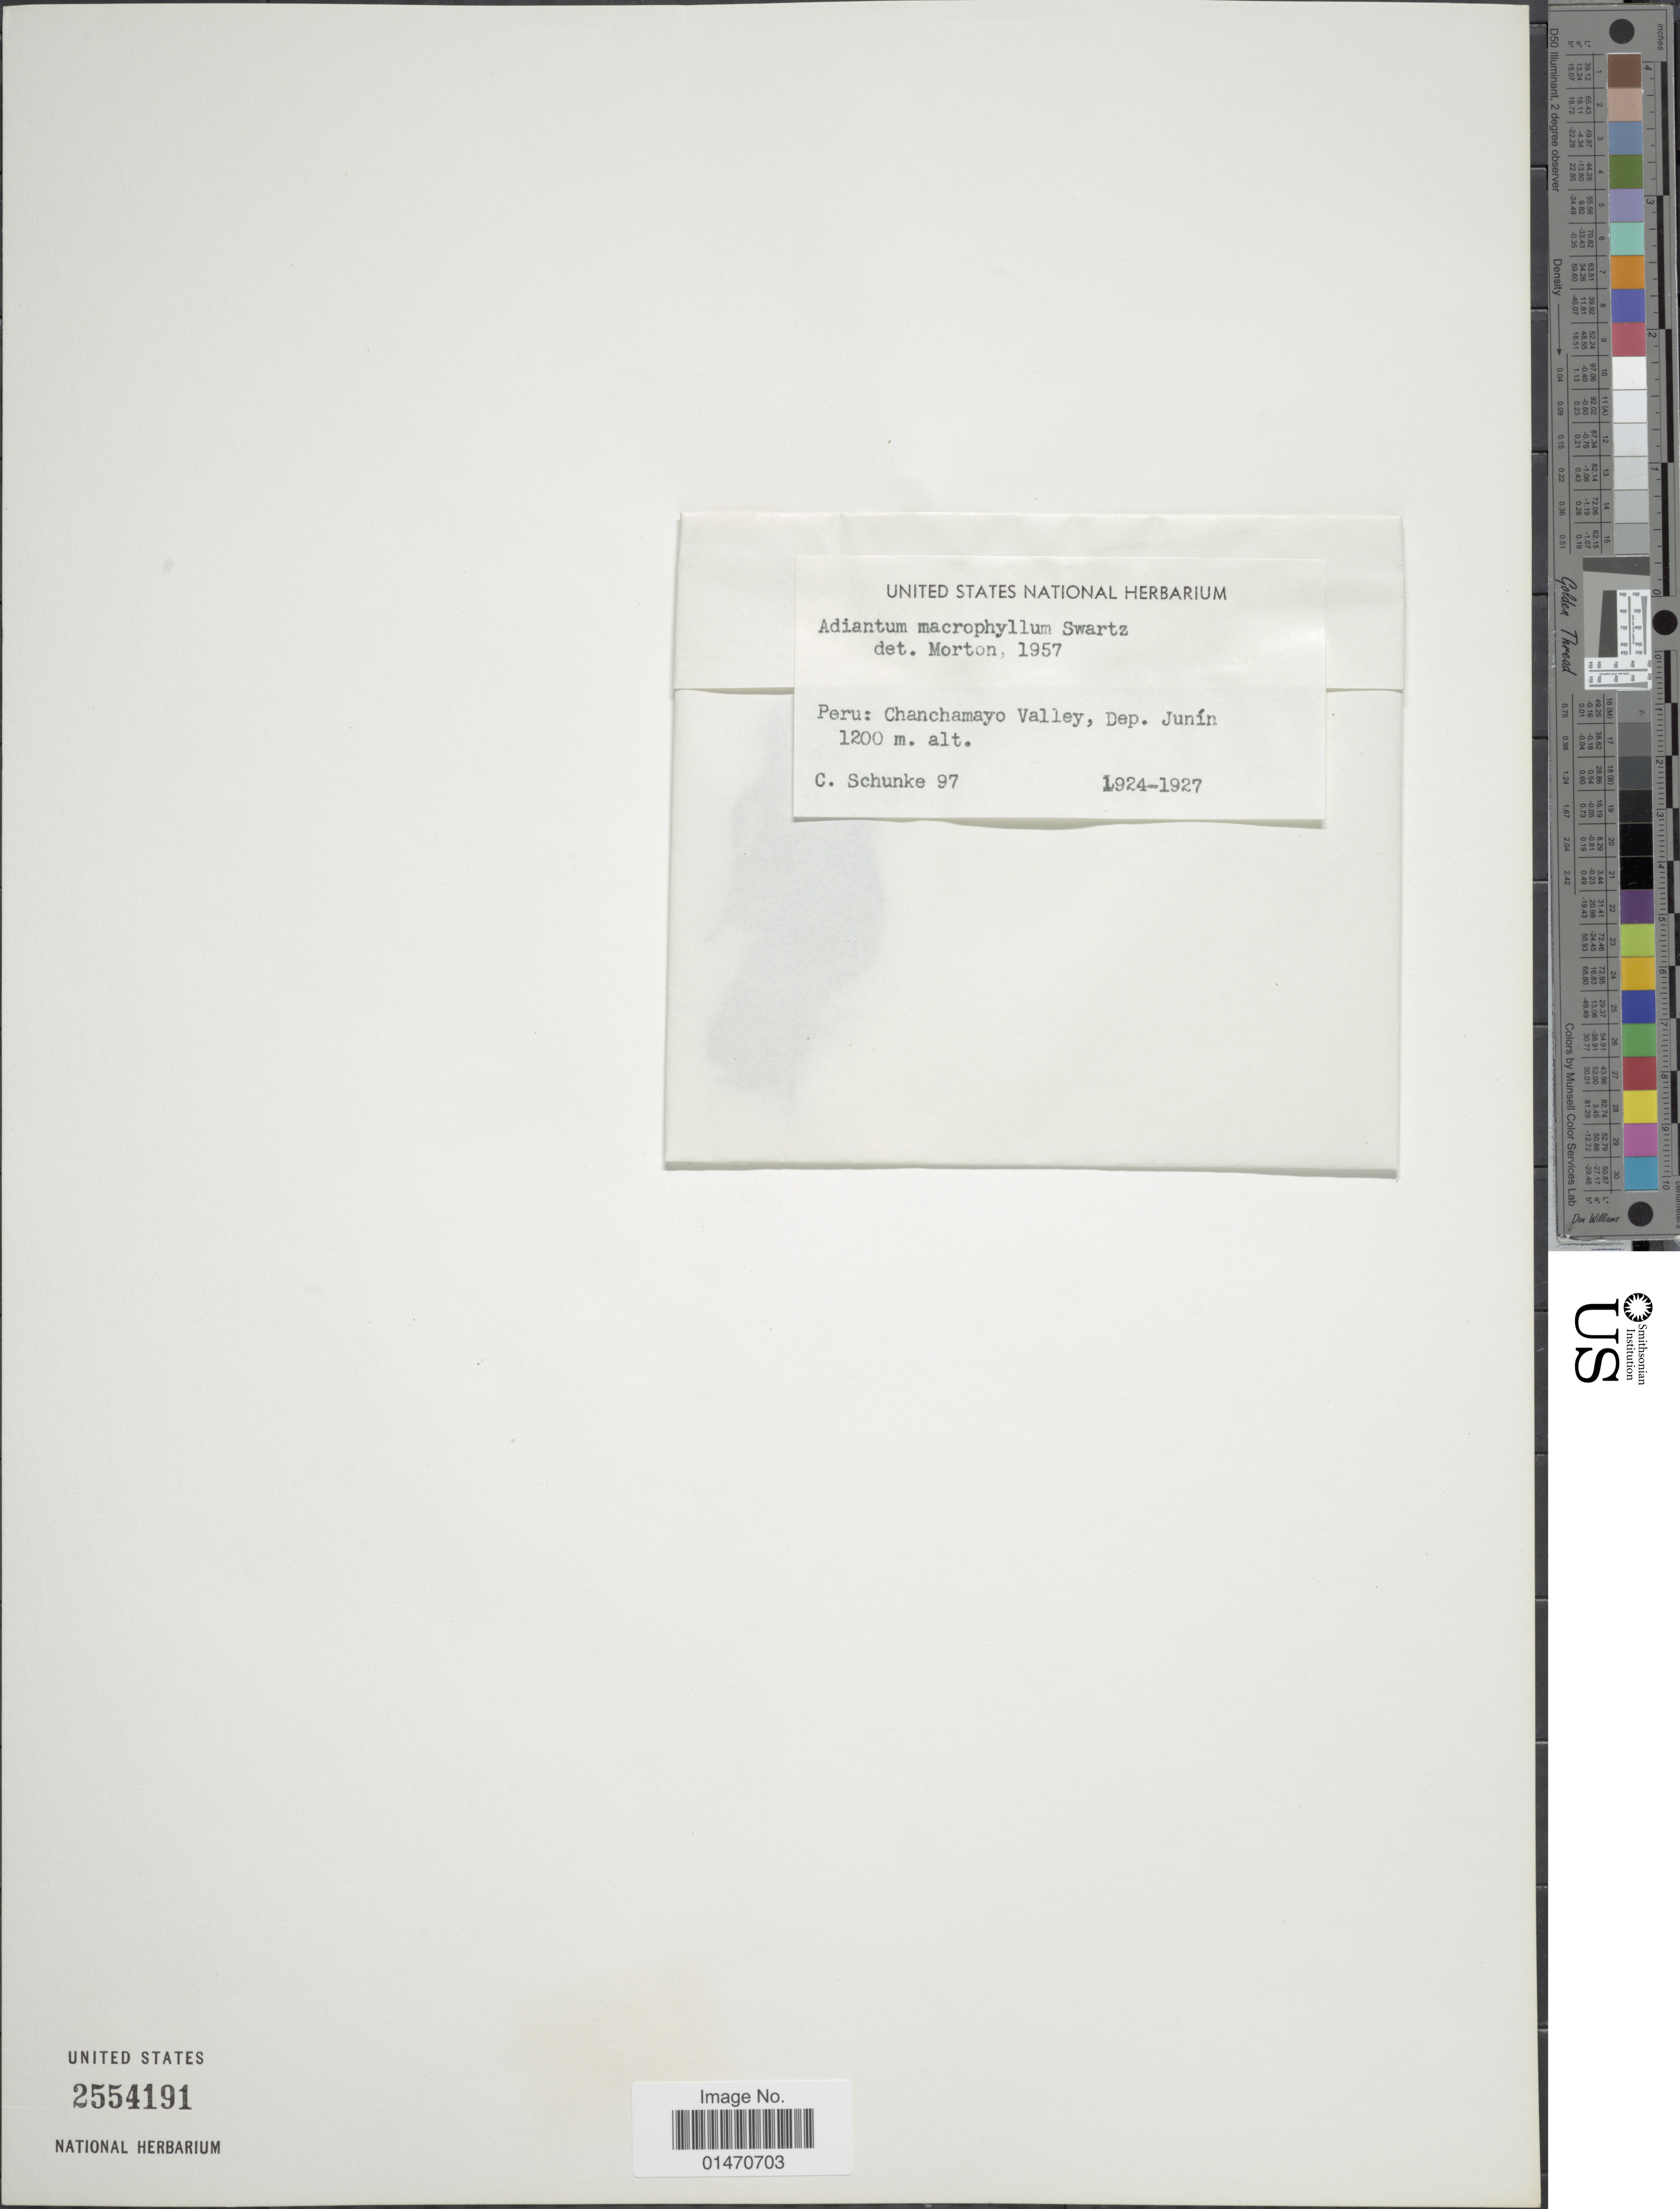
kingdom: Plantae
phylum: Tracheophyta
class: Polypodiopsida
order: Polypodiales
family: Pteridaceae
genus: Adiantum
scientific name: Adiantum macrophyllum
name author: Sw.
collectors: C. Schunke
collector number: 97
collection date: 1924/1927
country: Peru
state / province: Junín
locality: Peru: Chanchamayo Valley, Dep. Junín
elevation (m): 1200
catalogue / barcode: US 2554191